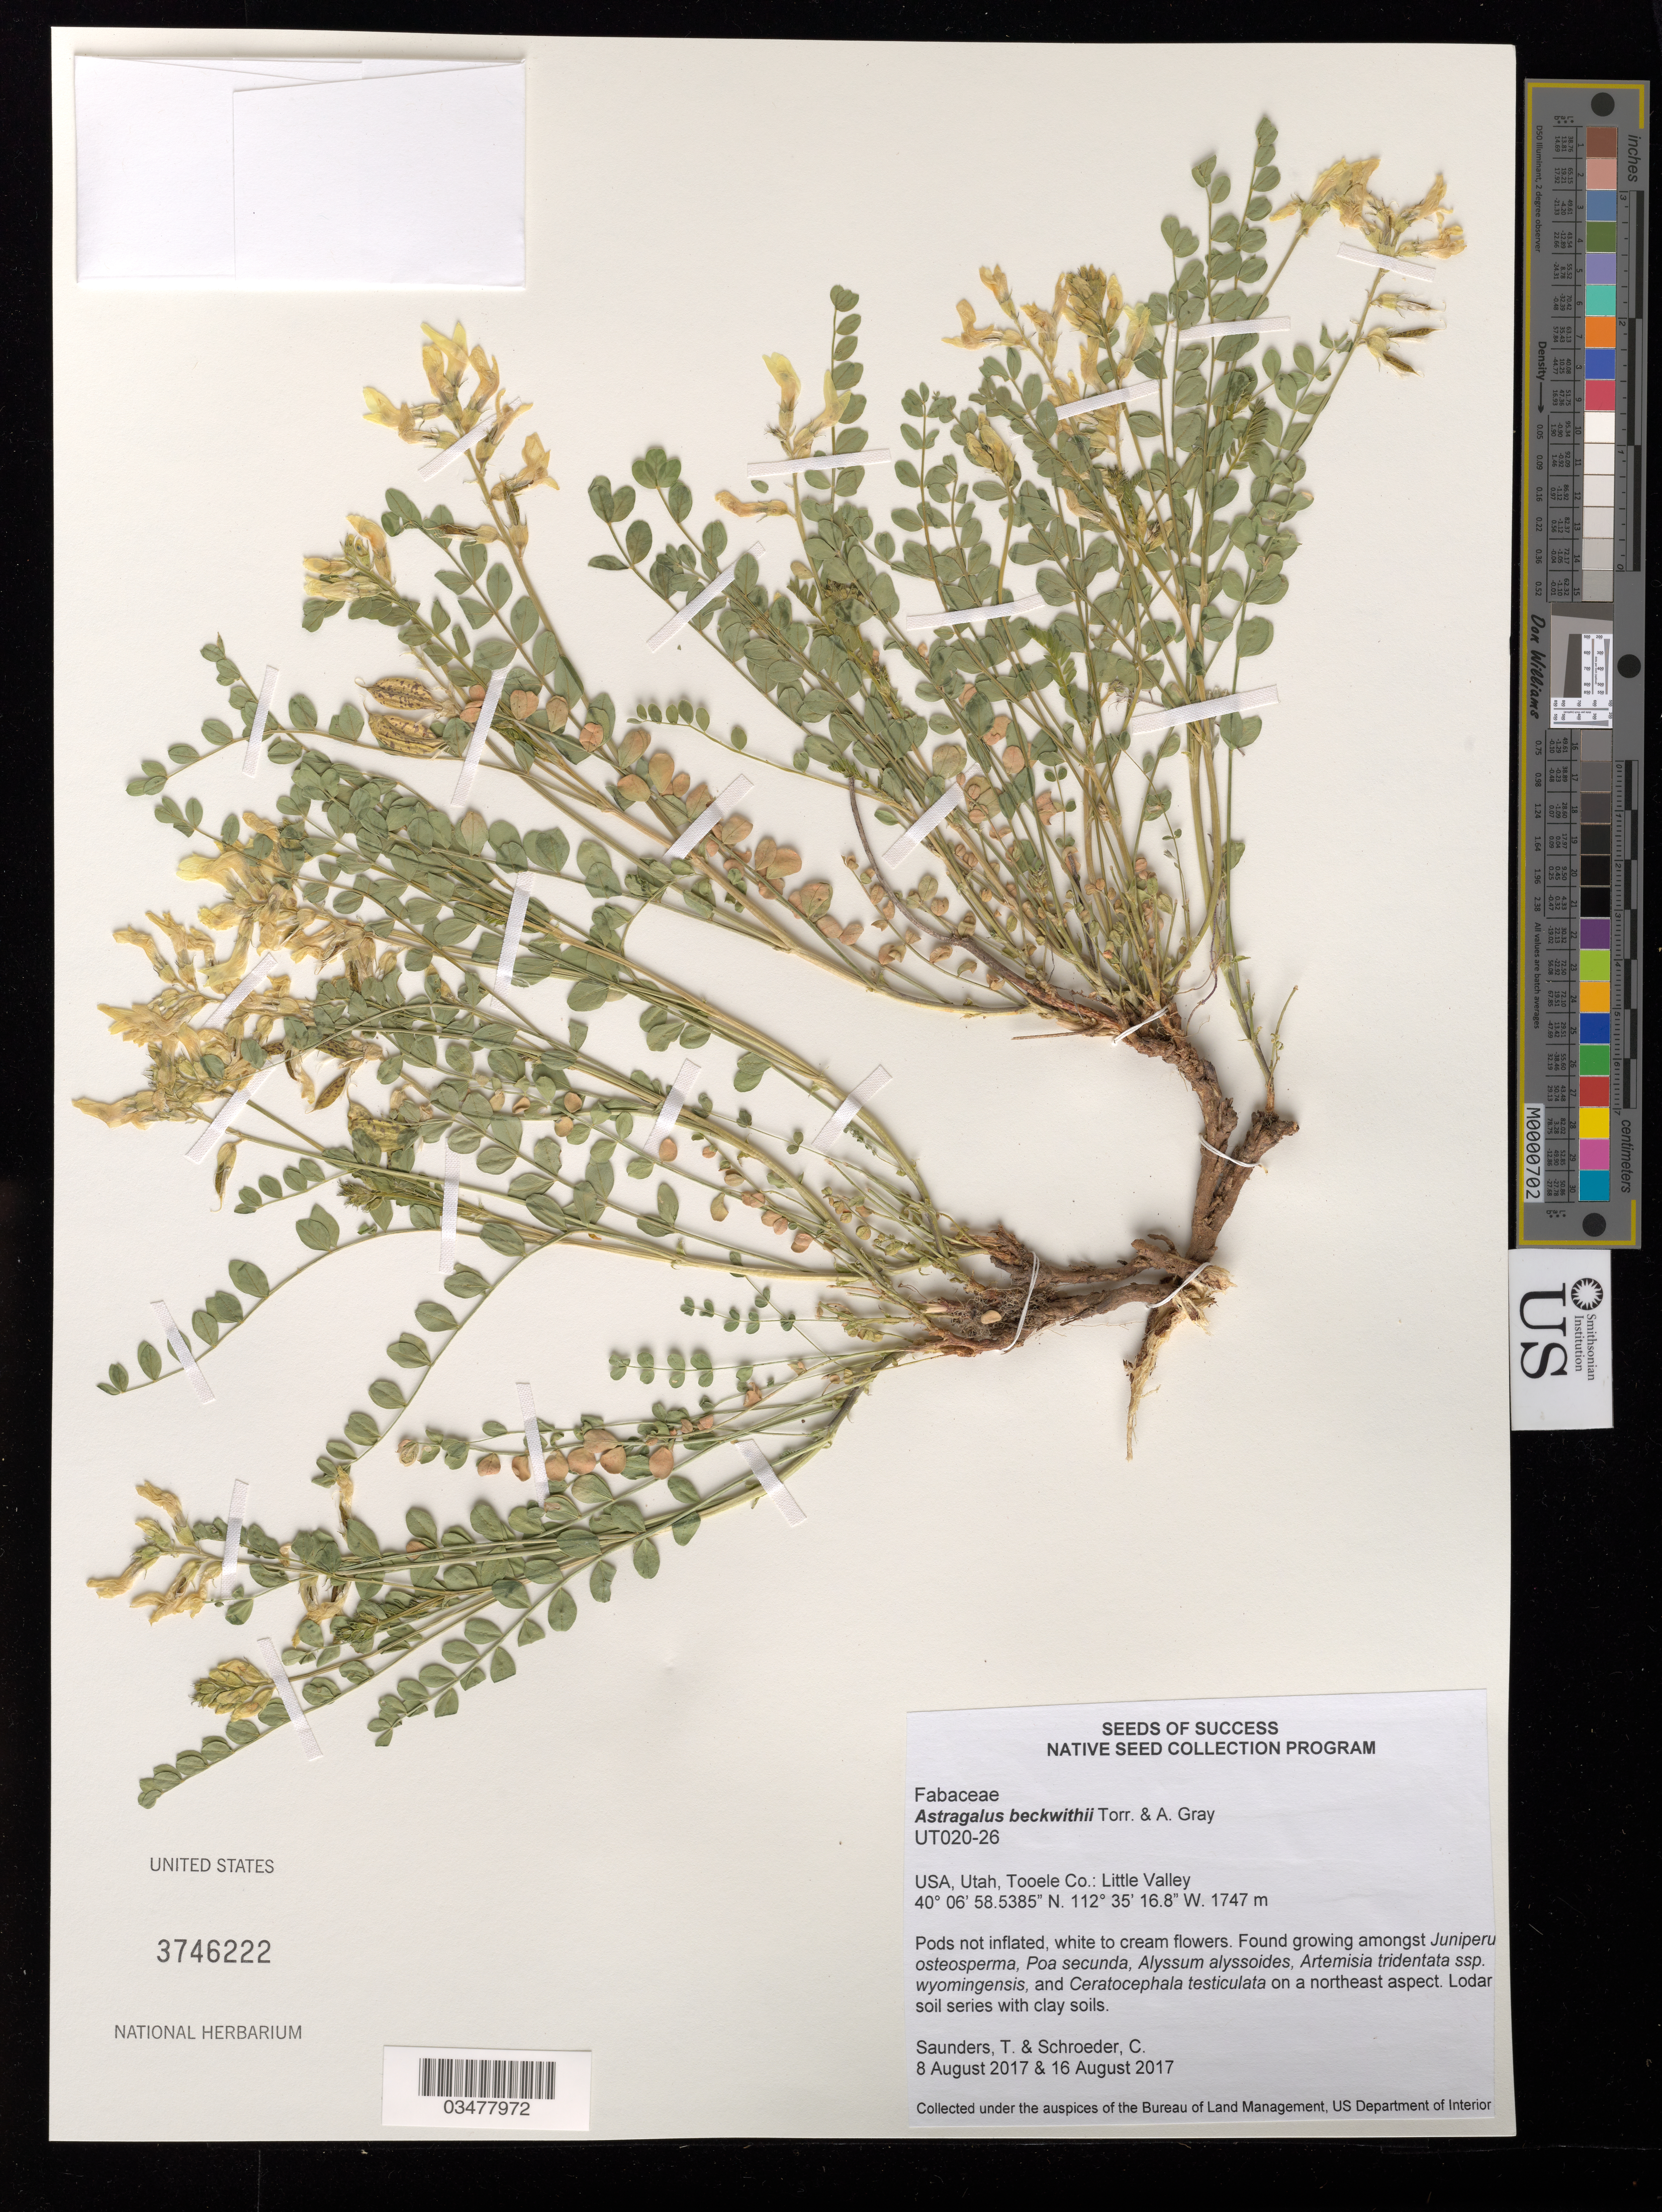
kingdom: Plantae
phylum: Tracheophyta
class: Magnoliopsida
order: Fabales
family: Fabaceae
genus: Astragalus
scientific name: Astragalus beckwithii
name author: Torr. & A. Gray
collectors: T. Saunders & C. Schroeder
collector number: UT020-26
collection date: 2017-08-08,2017-08-16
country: United States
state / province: Utah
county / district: Tooele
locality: State, Little Valley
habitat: Pinyon juniper. Lodar soil series with clay soils.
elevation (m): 1747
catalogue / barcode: US 3746222